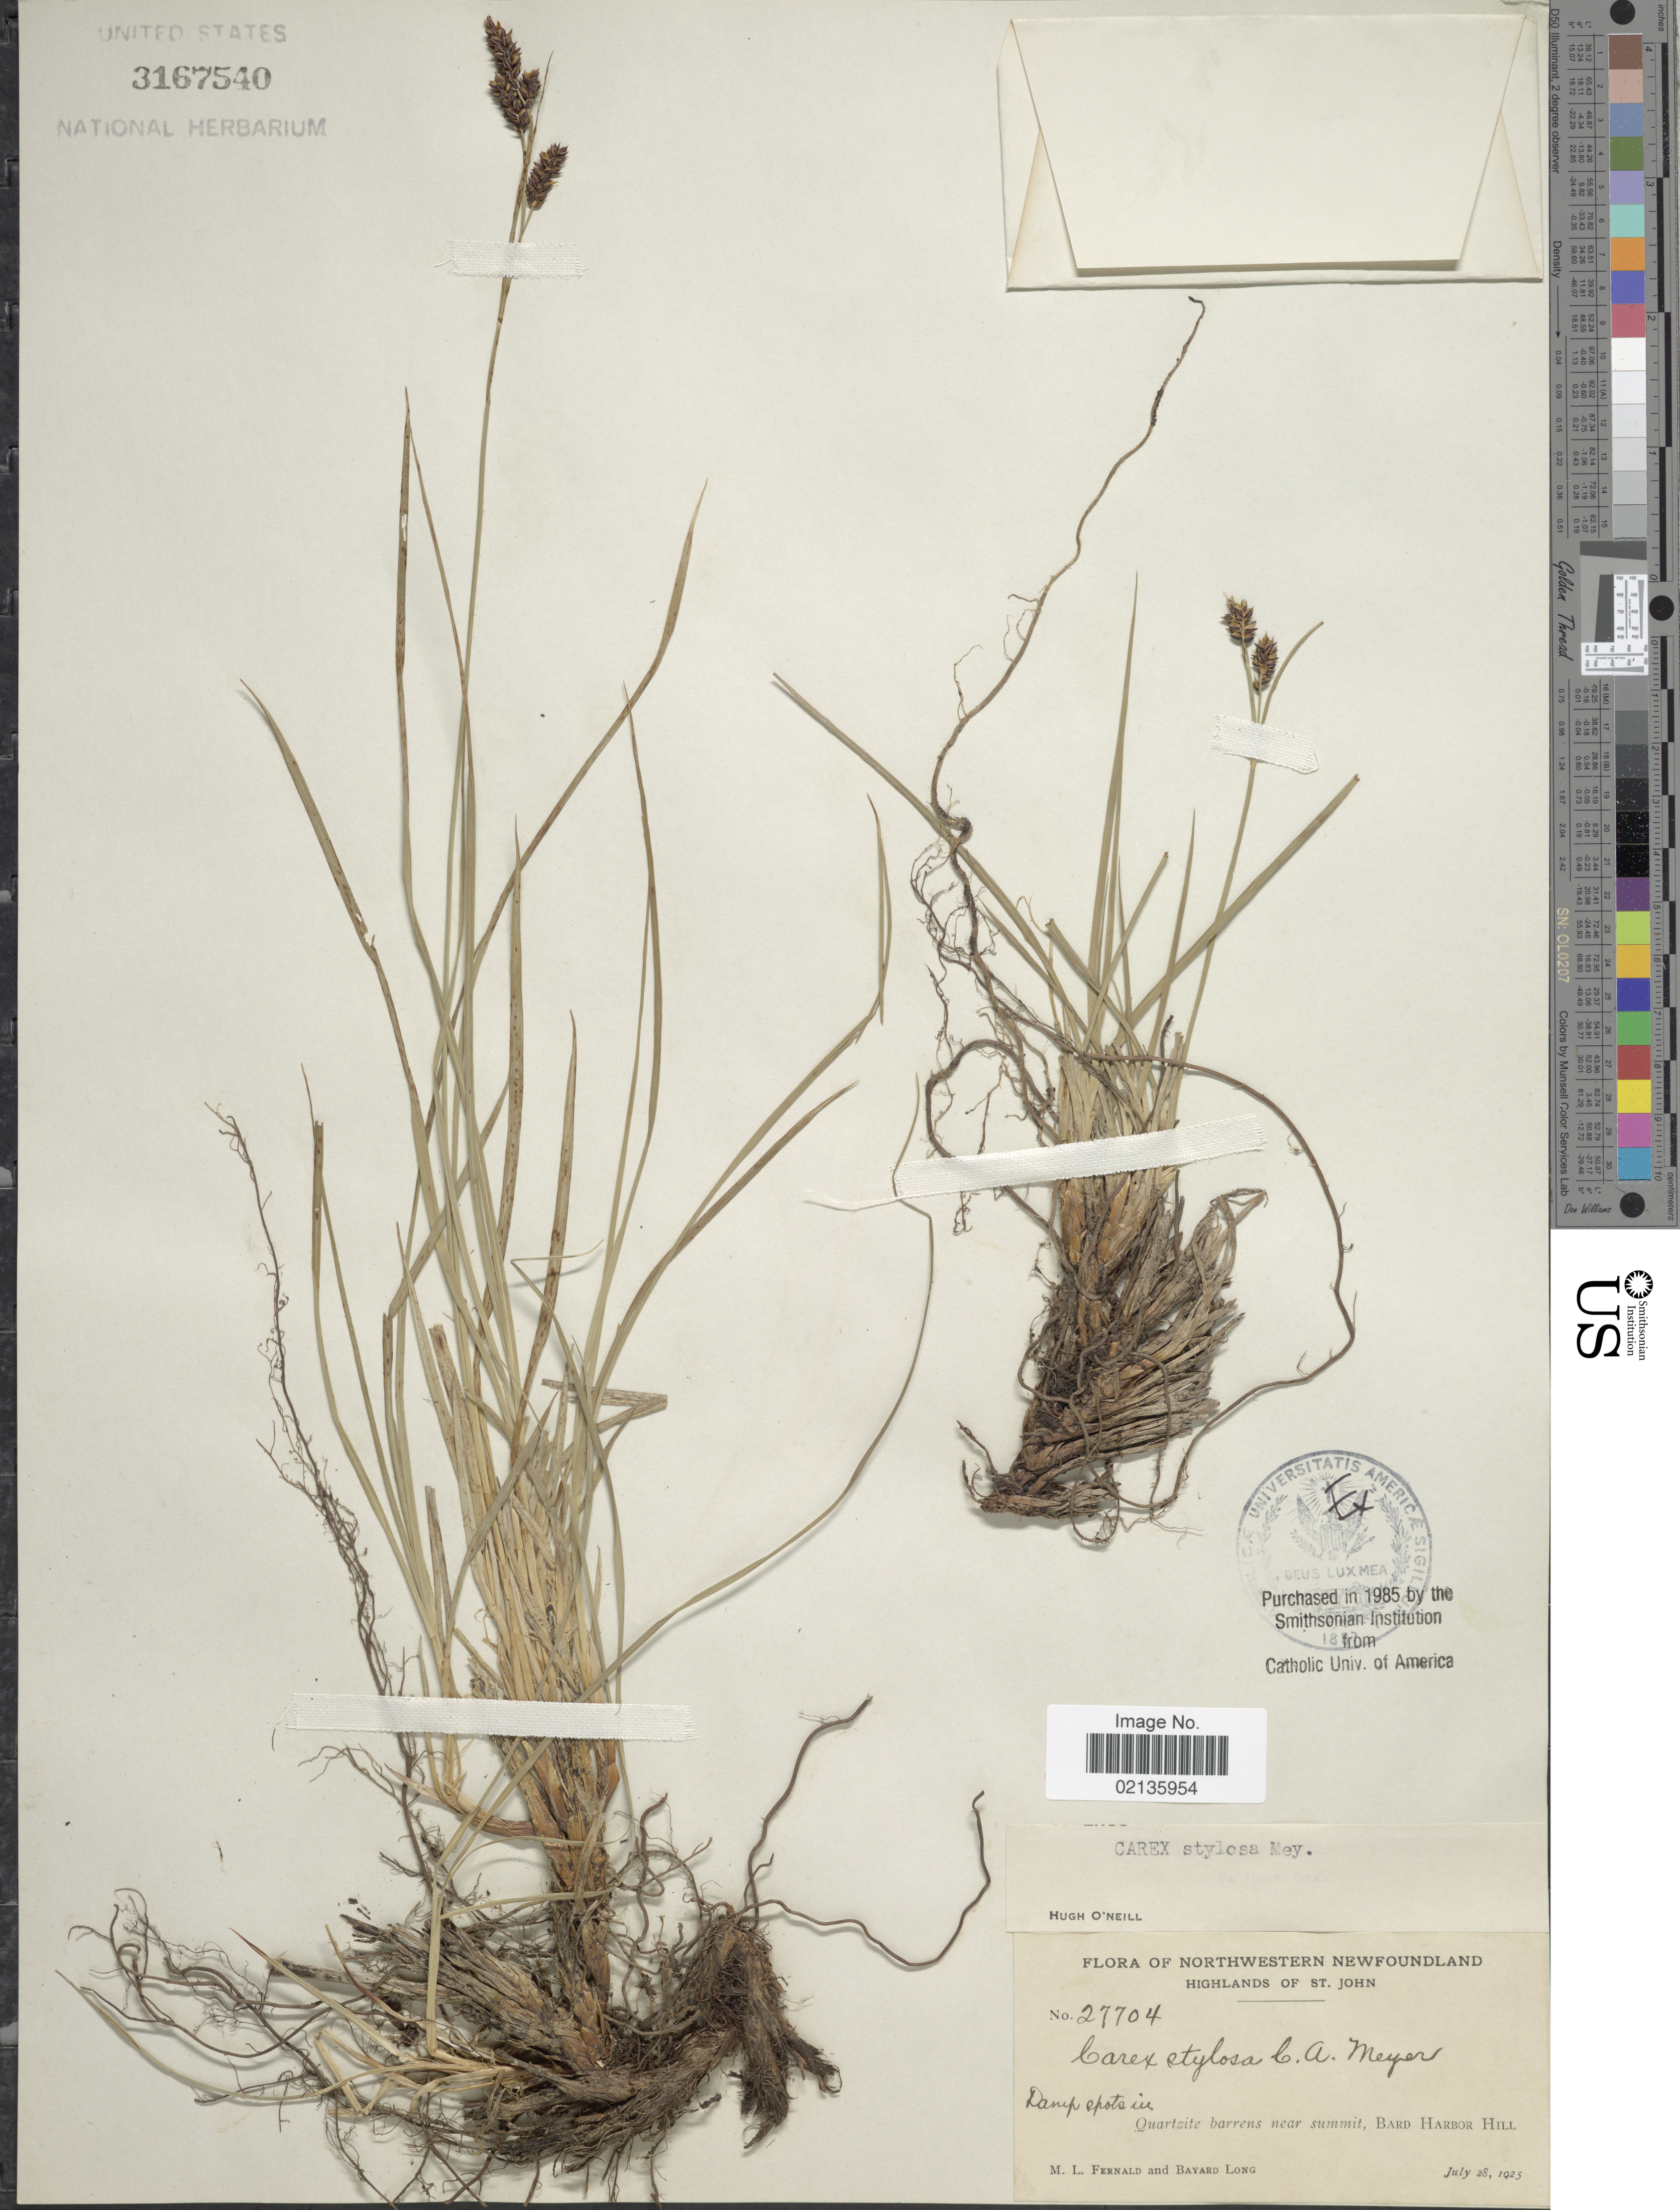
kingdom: Plantae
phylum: Tracheophyta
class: Liliopsida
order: Poales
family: Cyperaceae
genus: Carex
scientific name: Carex stylosa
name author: C.A. Mey.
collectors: M. L. Fernald & B. Long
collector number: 27704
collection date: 1925-07-28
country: Canada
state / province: Newfoundland and Labrador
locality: Northwestern Newfoundland, Highlands of St. John, Quartzite barrens near summit, Bard Harbor Hill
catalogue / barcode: US 3167540